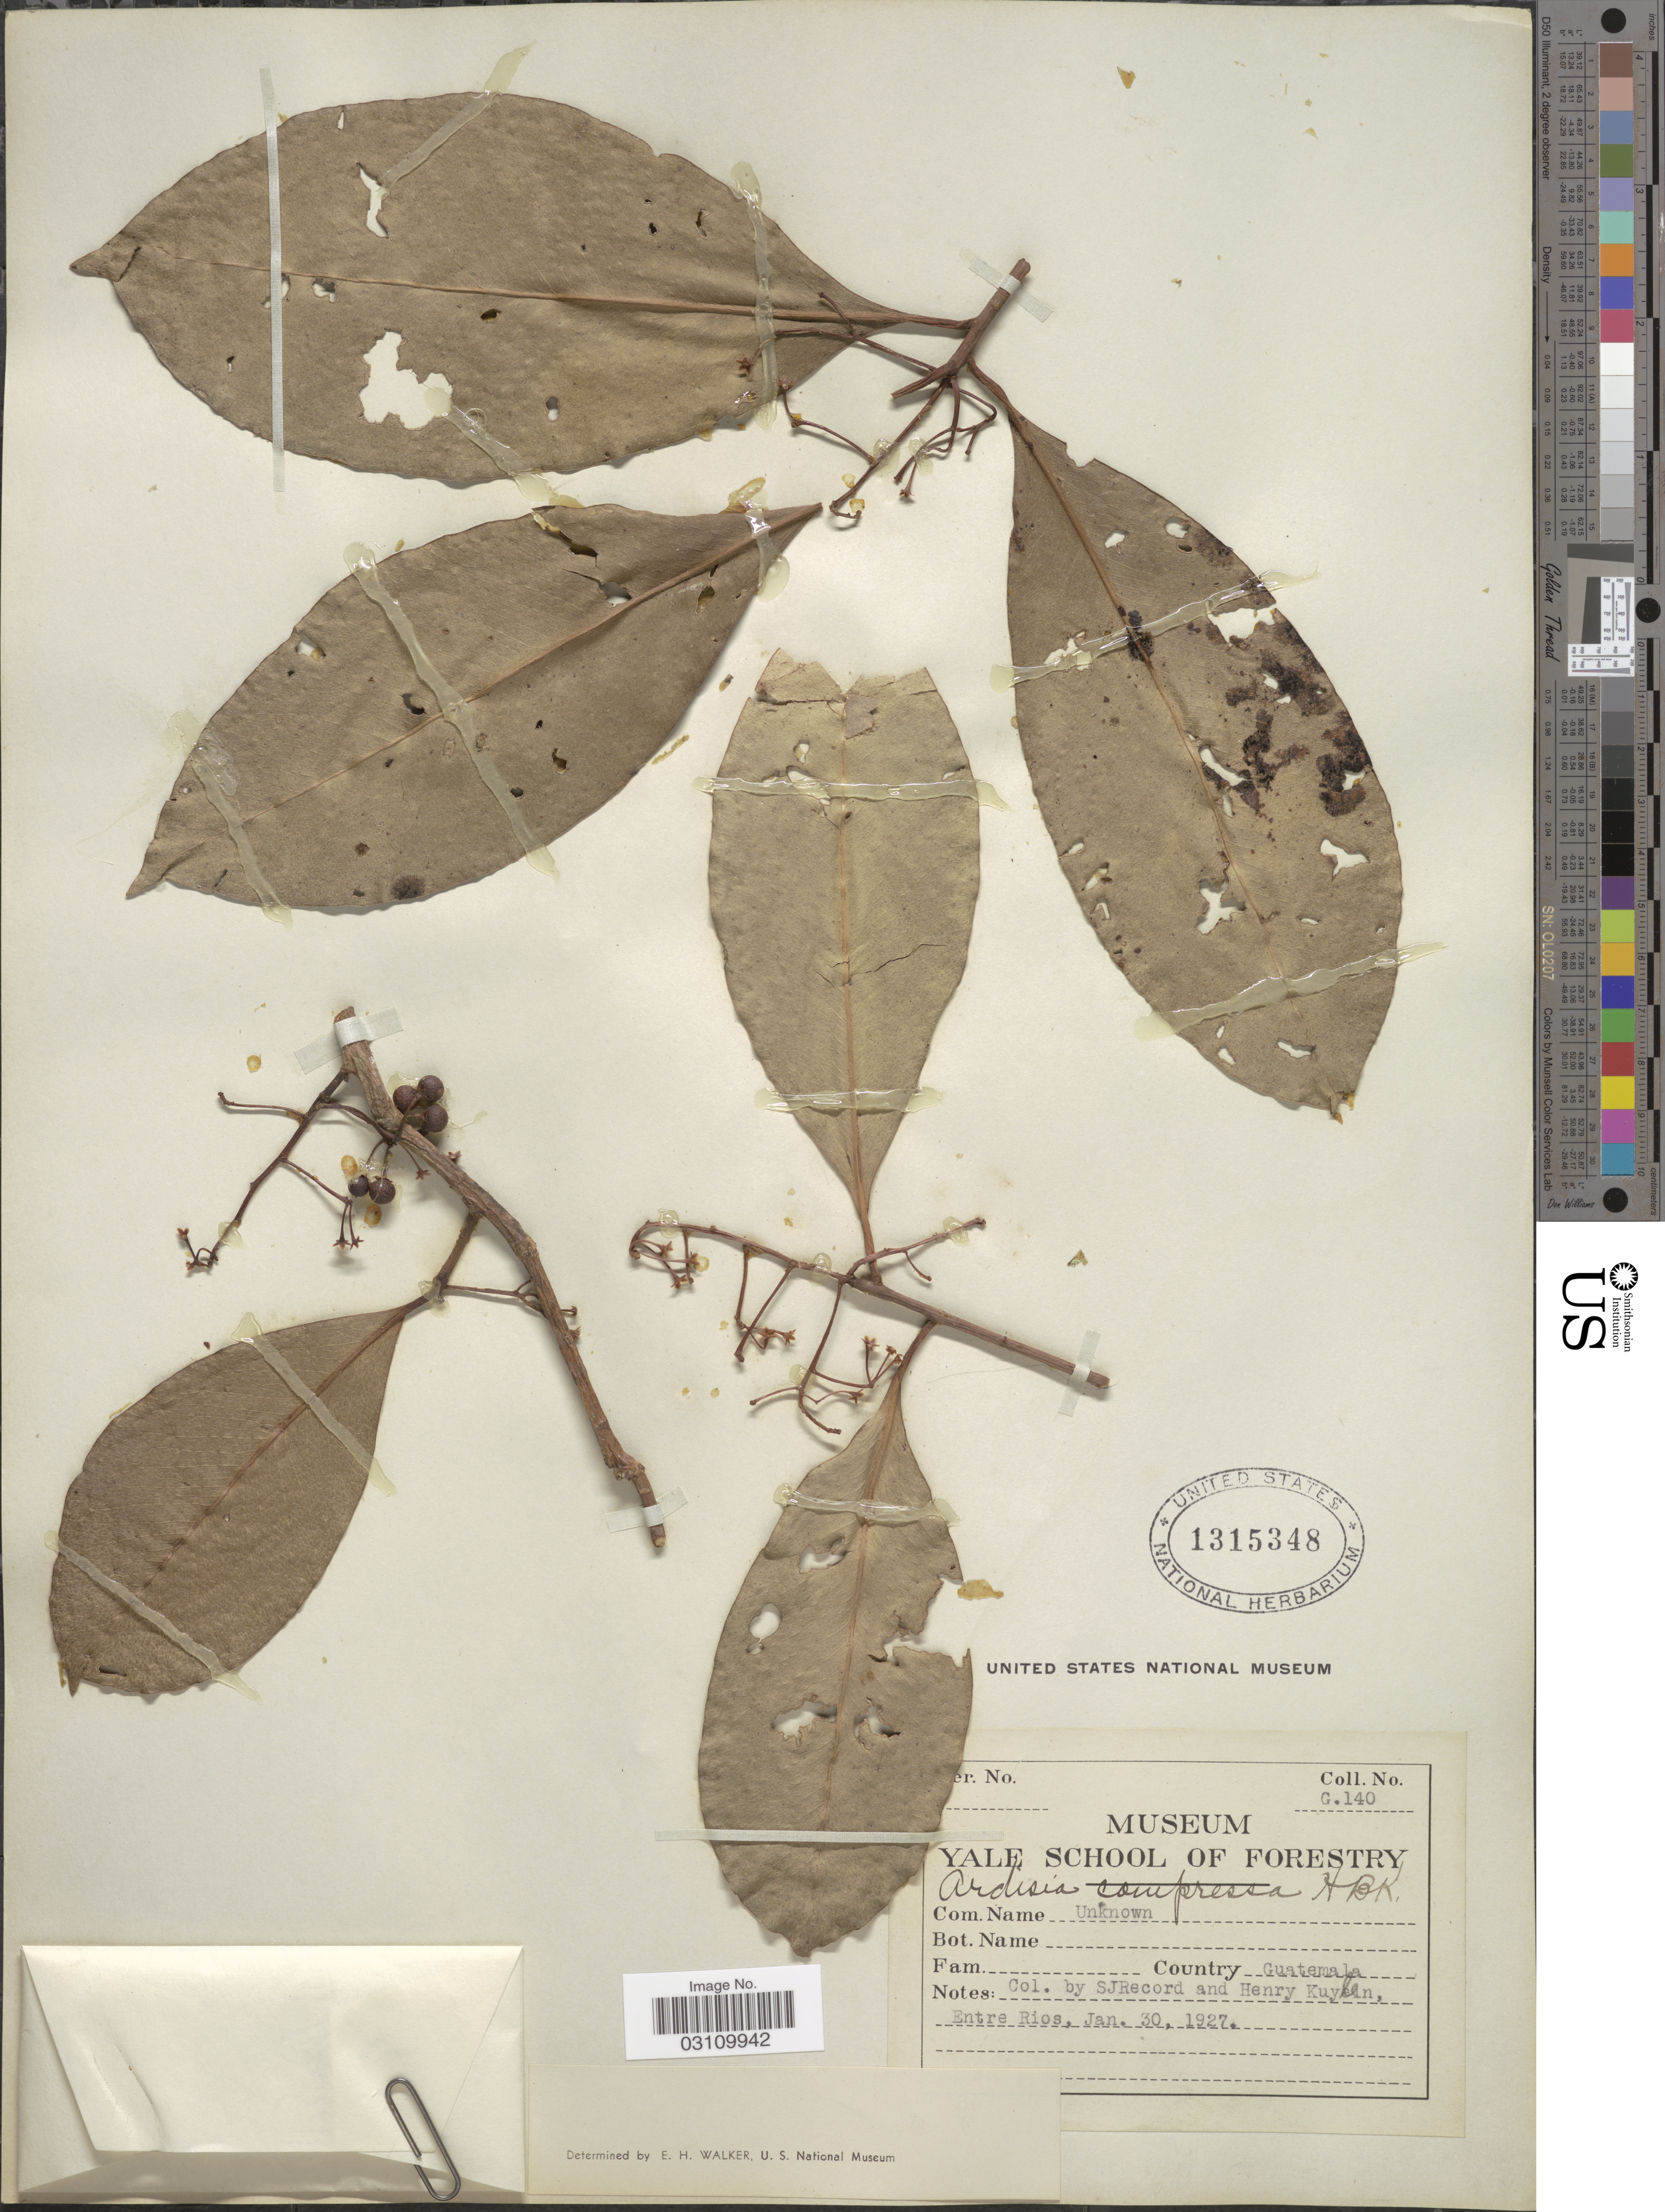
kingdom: Plantae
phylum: Tracheophyta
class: Magnoliopsida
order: Ericales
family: Primulaceae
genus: Ardisia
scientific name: Ardisia compressa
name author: Kunth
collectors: S. J. Record & H. Kuylen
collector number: G.140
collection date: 1927-01-30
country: Guatemala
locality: Entre Rios.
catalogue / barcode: US 1315348